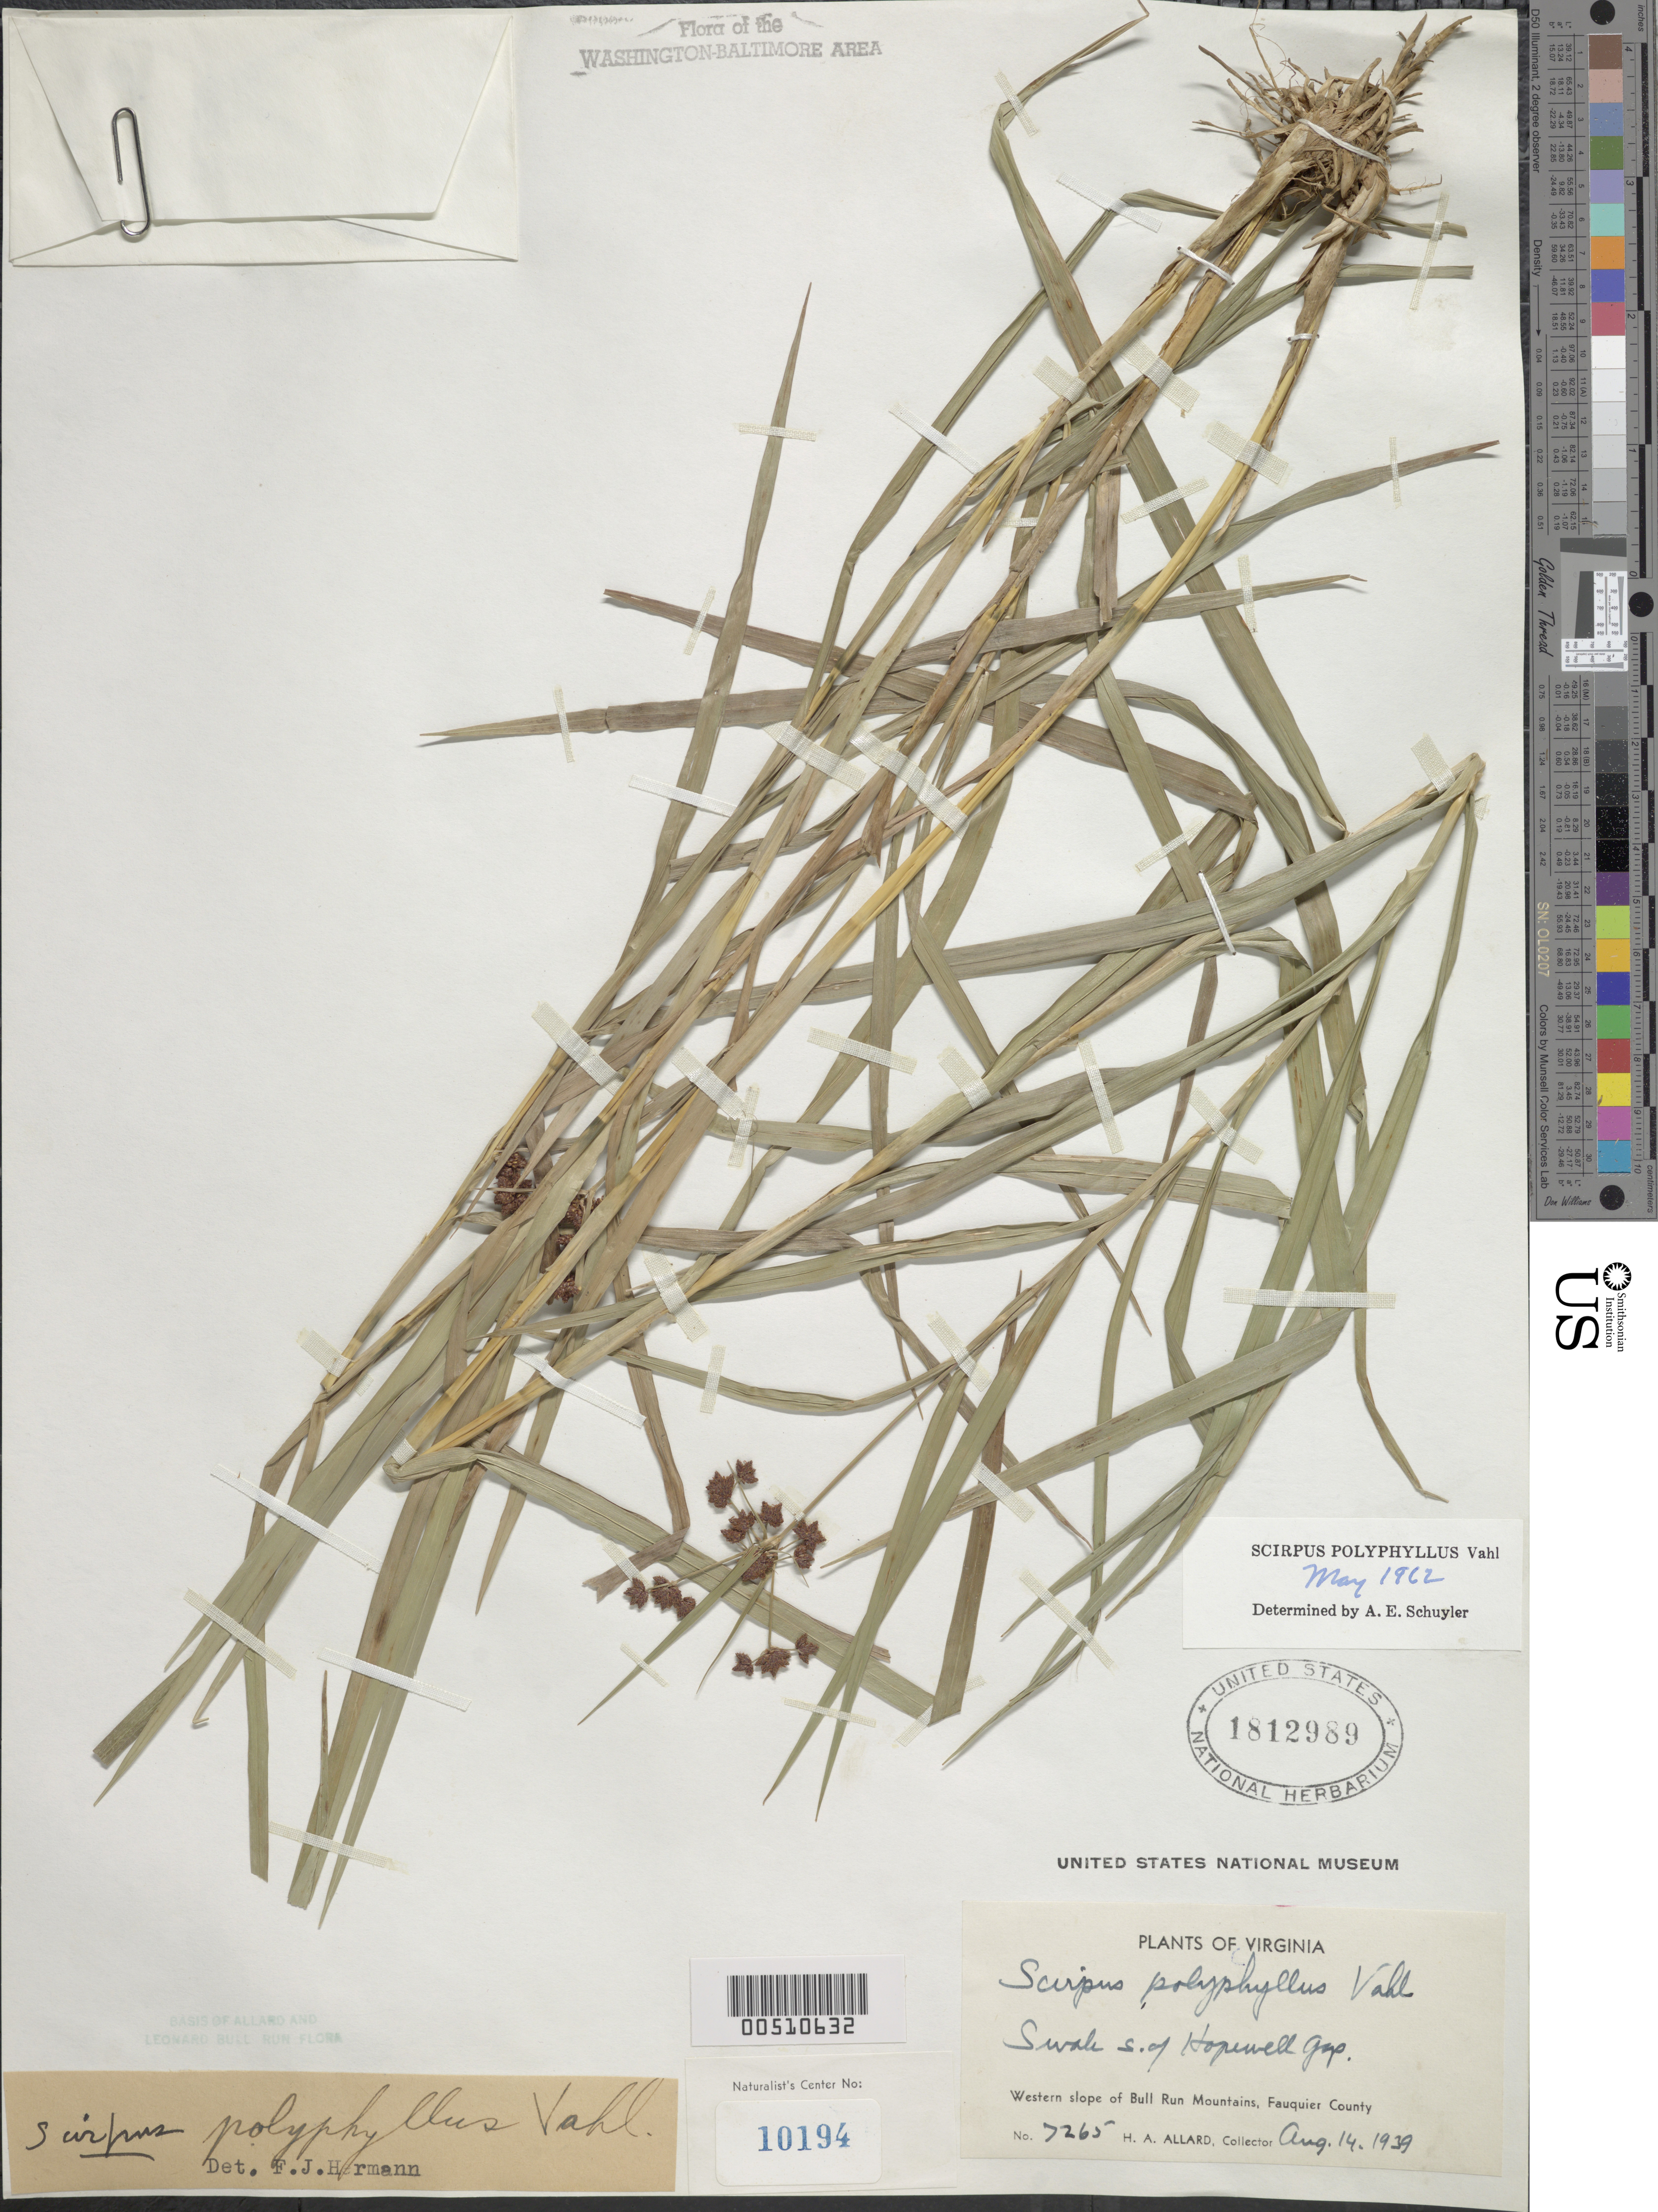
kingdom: Plantae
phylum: Tracheophyta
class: Liliopsida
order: Poales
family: Cyperaceae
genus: Scirpus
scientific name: Scirpus polyphyllus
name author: Vahl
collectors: H. A. Allard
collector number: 7265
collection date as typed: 14 Aug 1939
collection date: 1939-08-14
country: United States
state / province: Virginia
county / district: Fauquier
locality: S of Thorofare Gap, W slope of Bull Run Mt.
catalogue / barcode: US 1812989